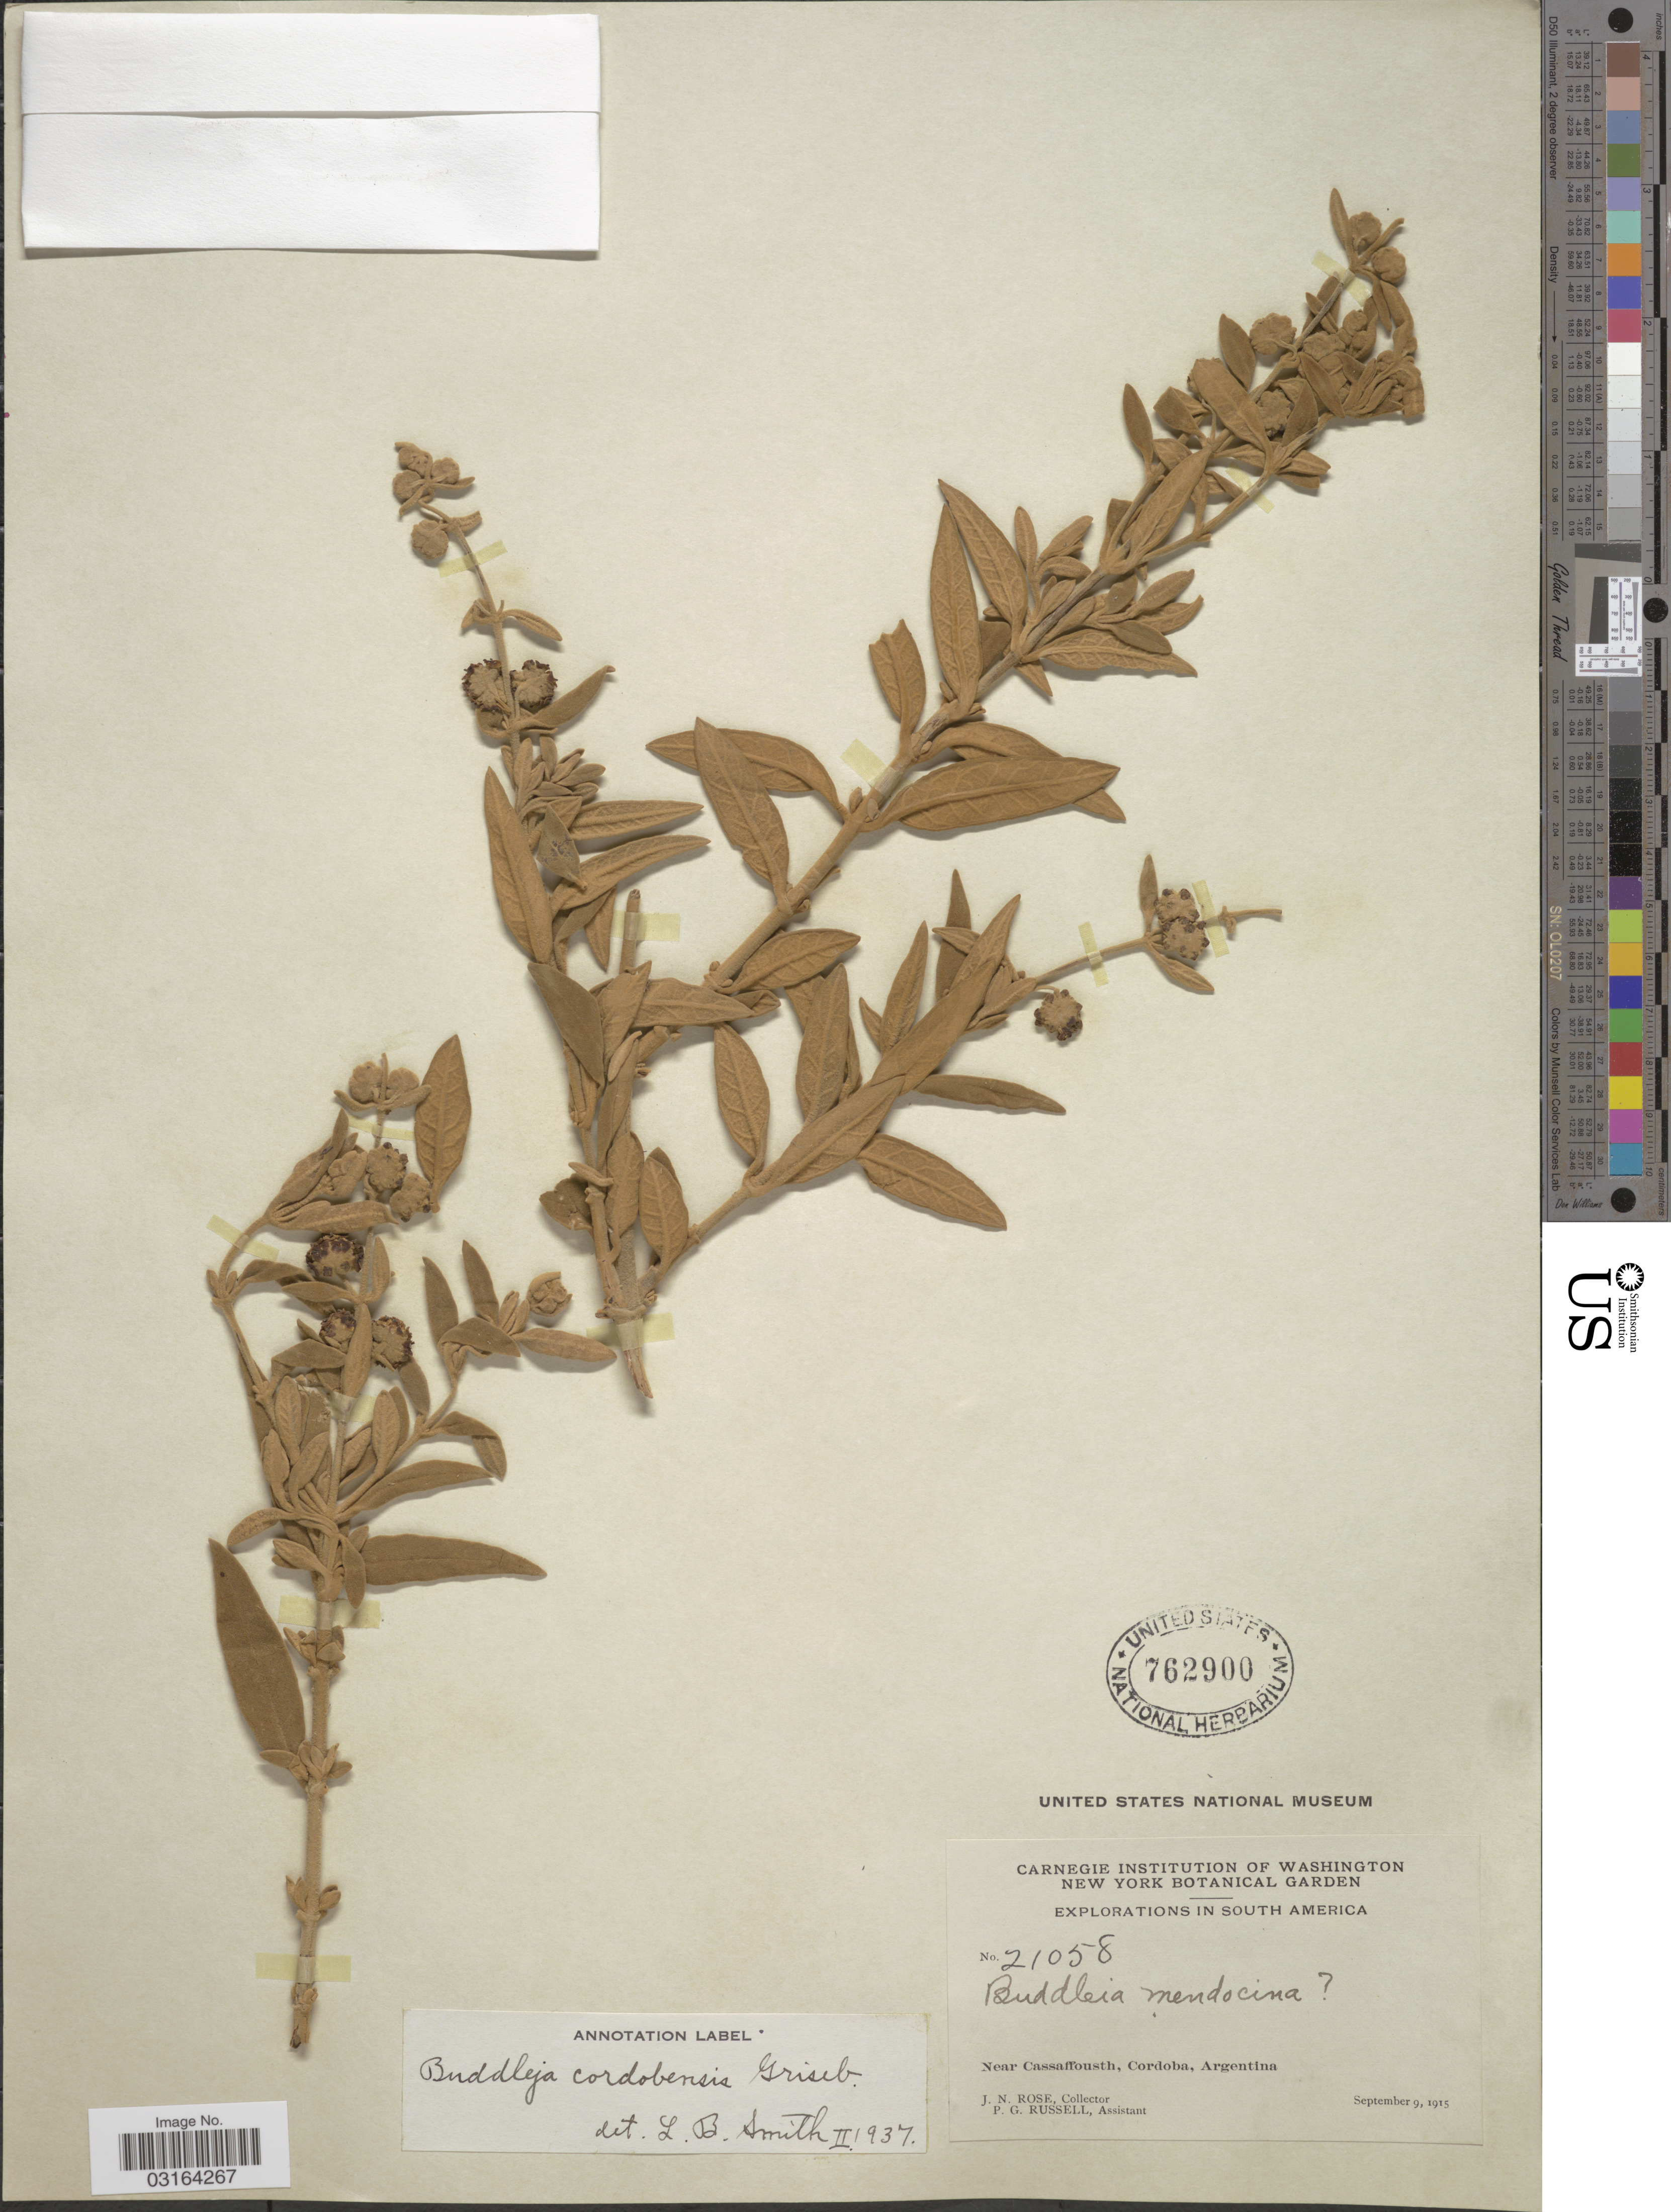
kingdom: Plantae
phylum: Tracheophyta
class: Magnoliopsida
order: Lamiales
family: Scrophulariaceae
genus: Buddleja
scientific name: Buddleja cordobensis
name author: Griseb.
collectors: J. N. Rose & P. G. Russell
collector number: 21058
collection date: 1915-09-09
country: Argentina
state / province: Cordoba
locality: Near Cassaffousth, Cordoba.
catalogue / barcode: US 762900